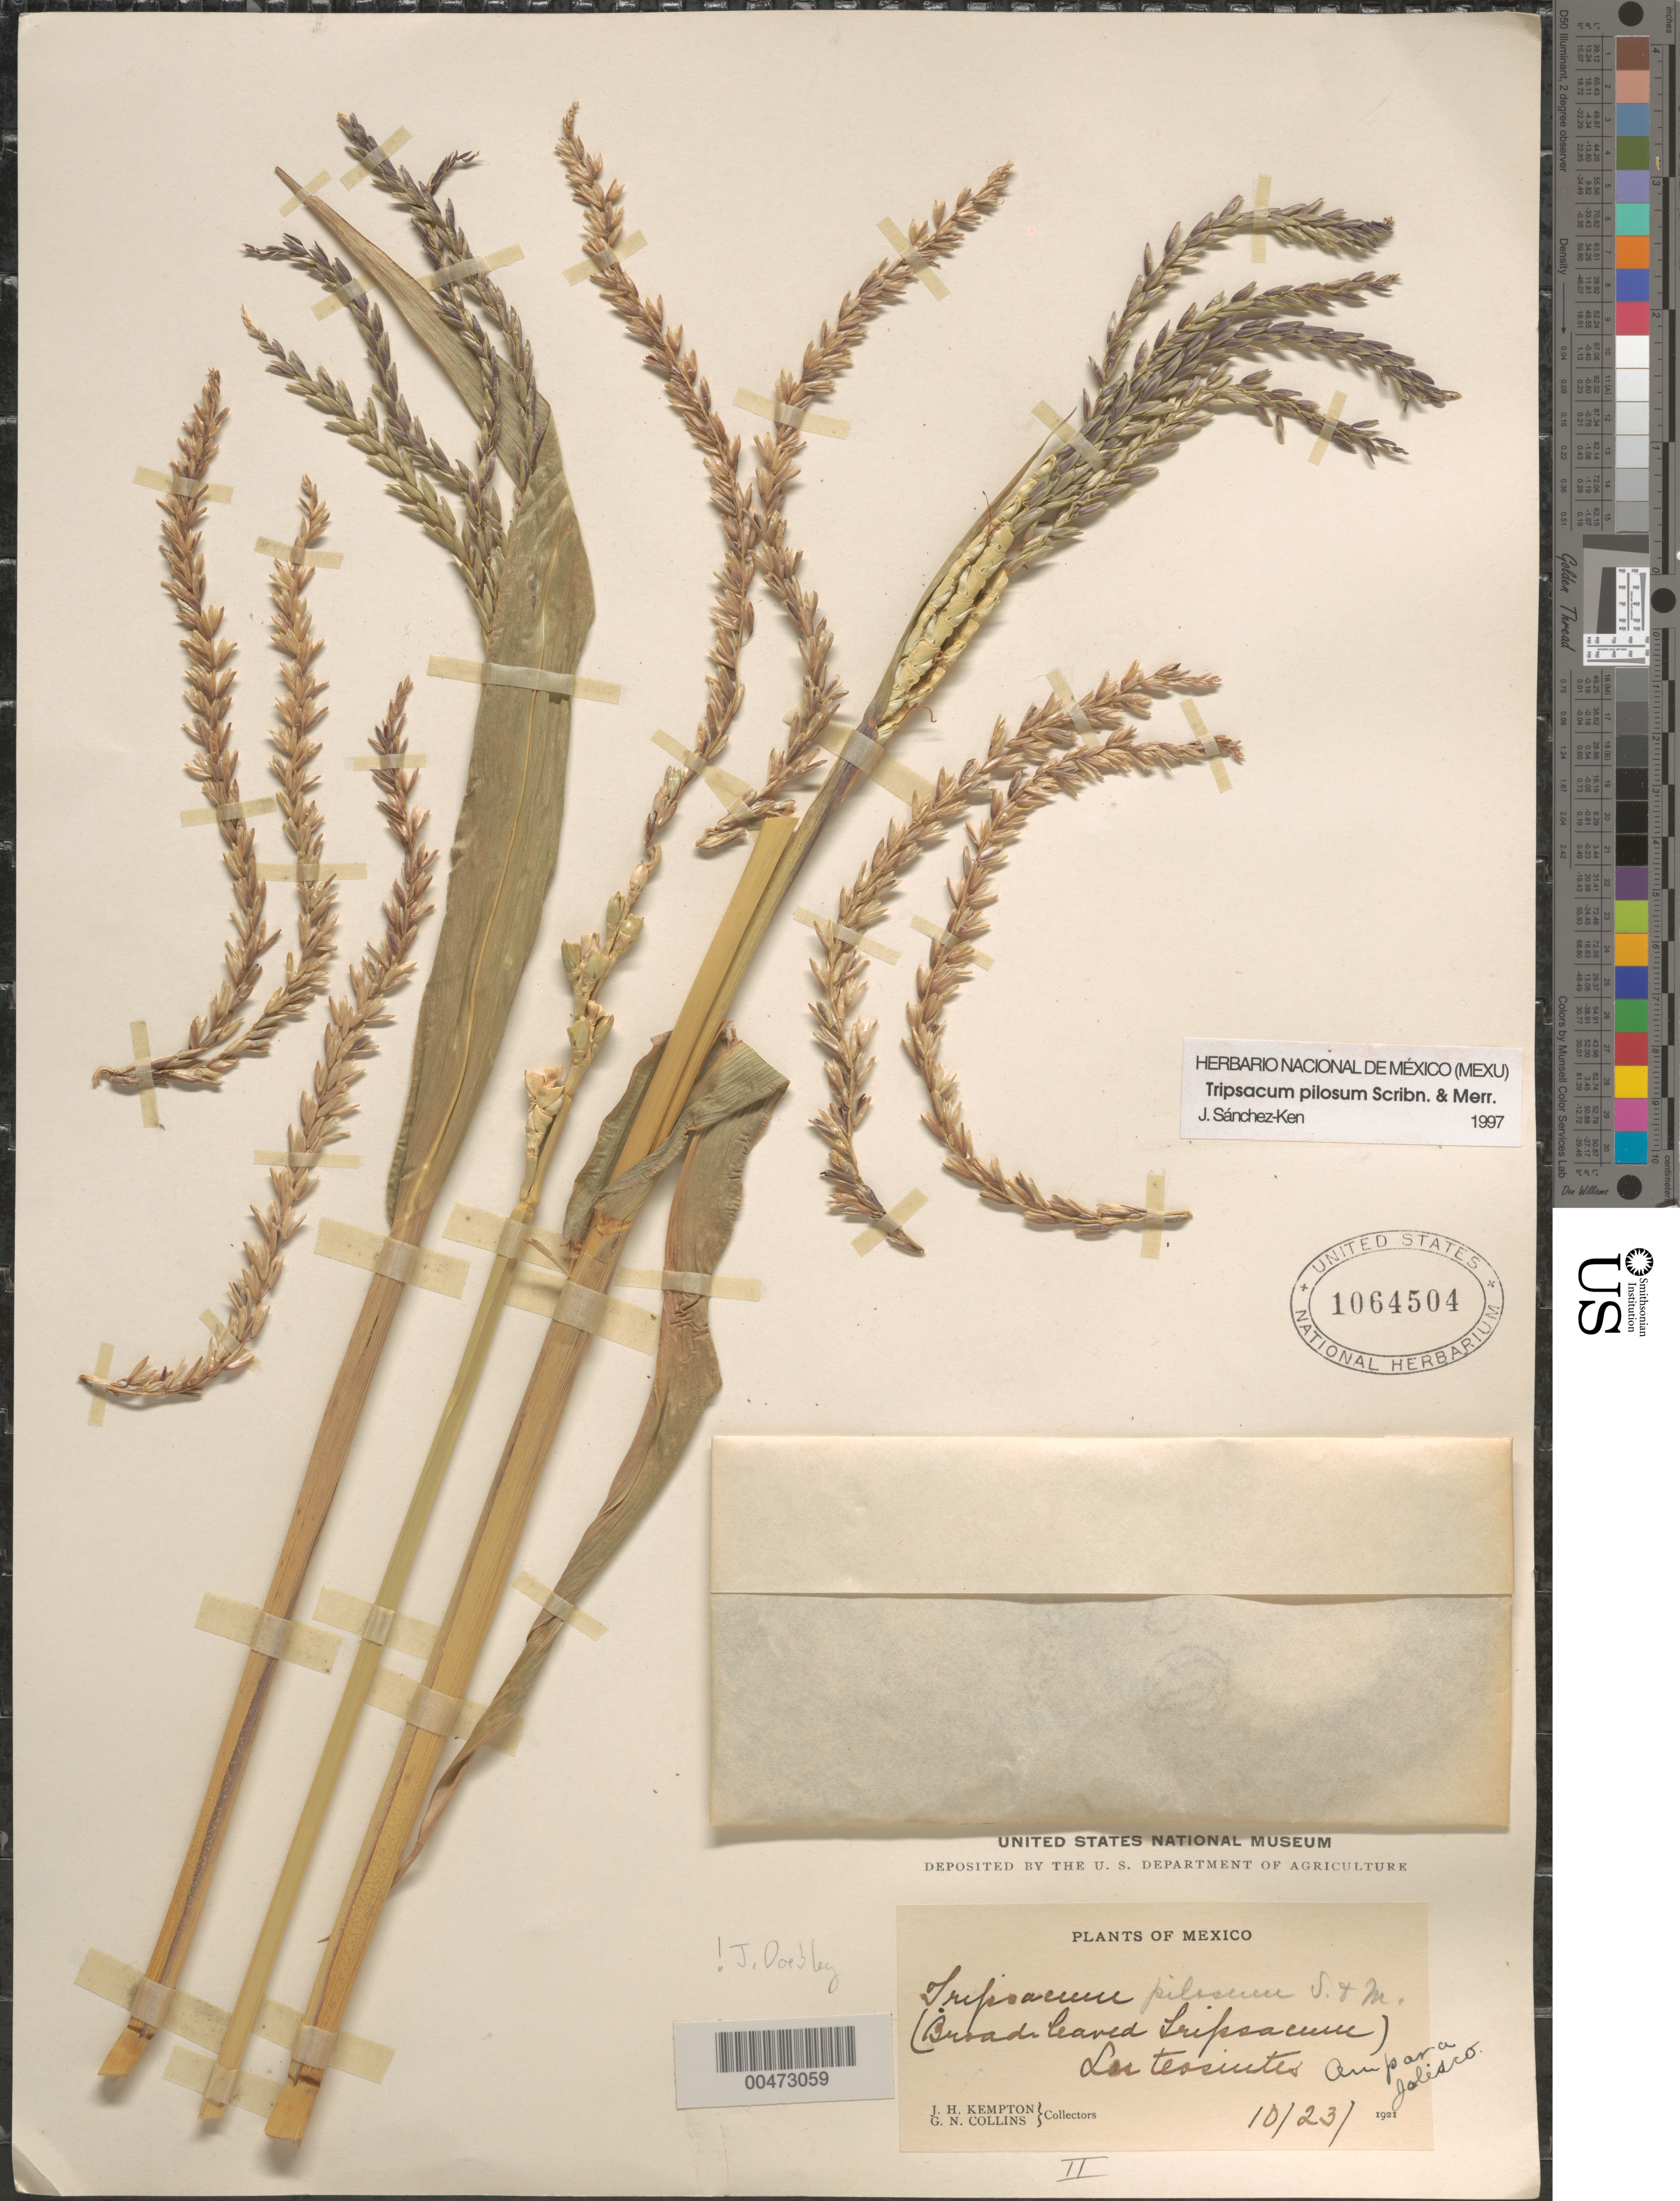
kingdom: Plantae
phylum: Tracheophyta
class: Liliopsida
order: Poales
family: Poaceae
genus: Tripsacum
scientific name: Tripsacum pilosum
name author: Scribn. & Merr.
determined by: Doebley, John F.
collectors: J. H. Kempton & G. Collins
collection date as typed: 23 Oct 1921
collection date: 1921-10-23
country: Mexico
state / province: Jalisco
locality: Los Teosintes, Cuipara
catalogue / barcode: US 1064504